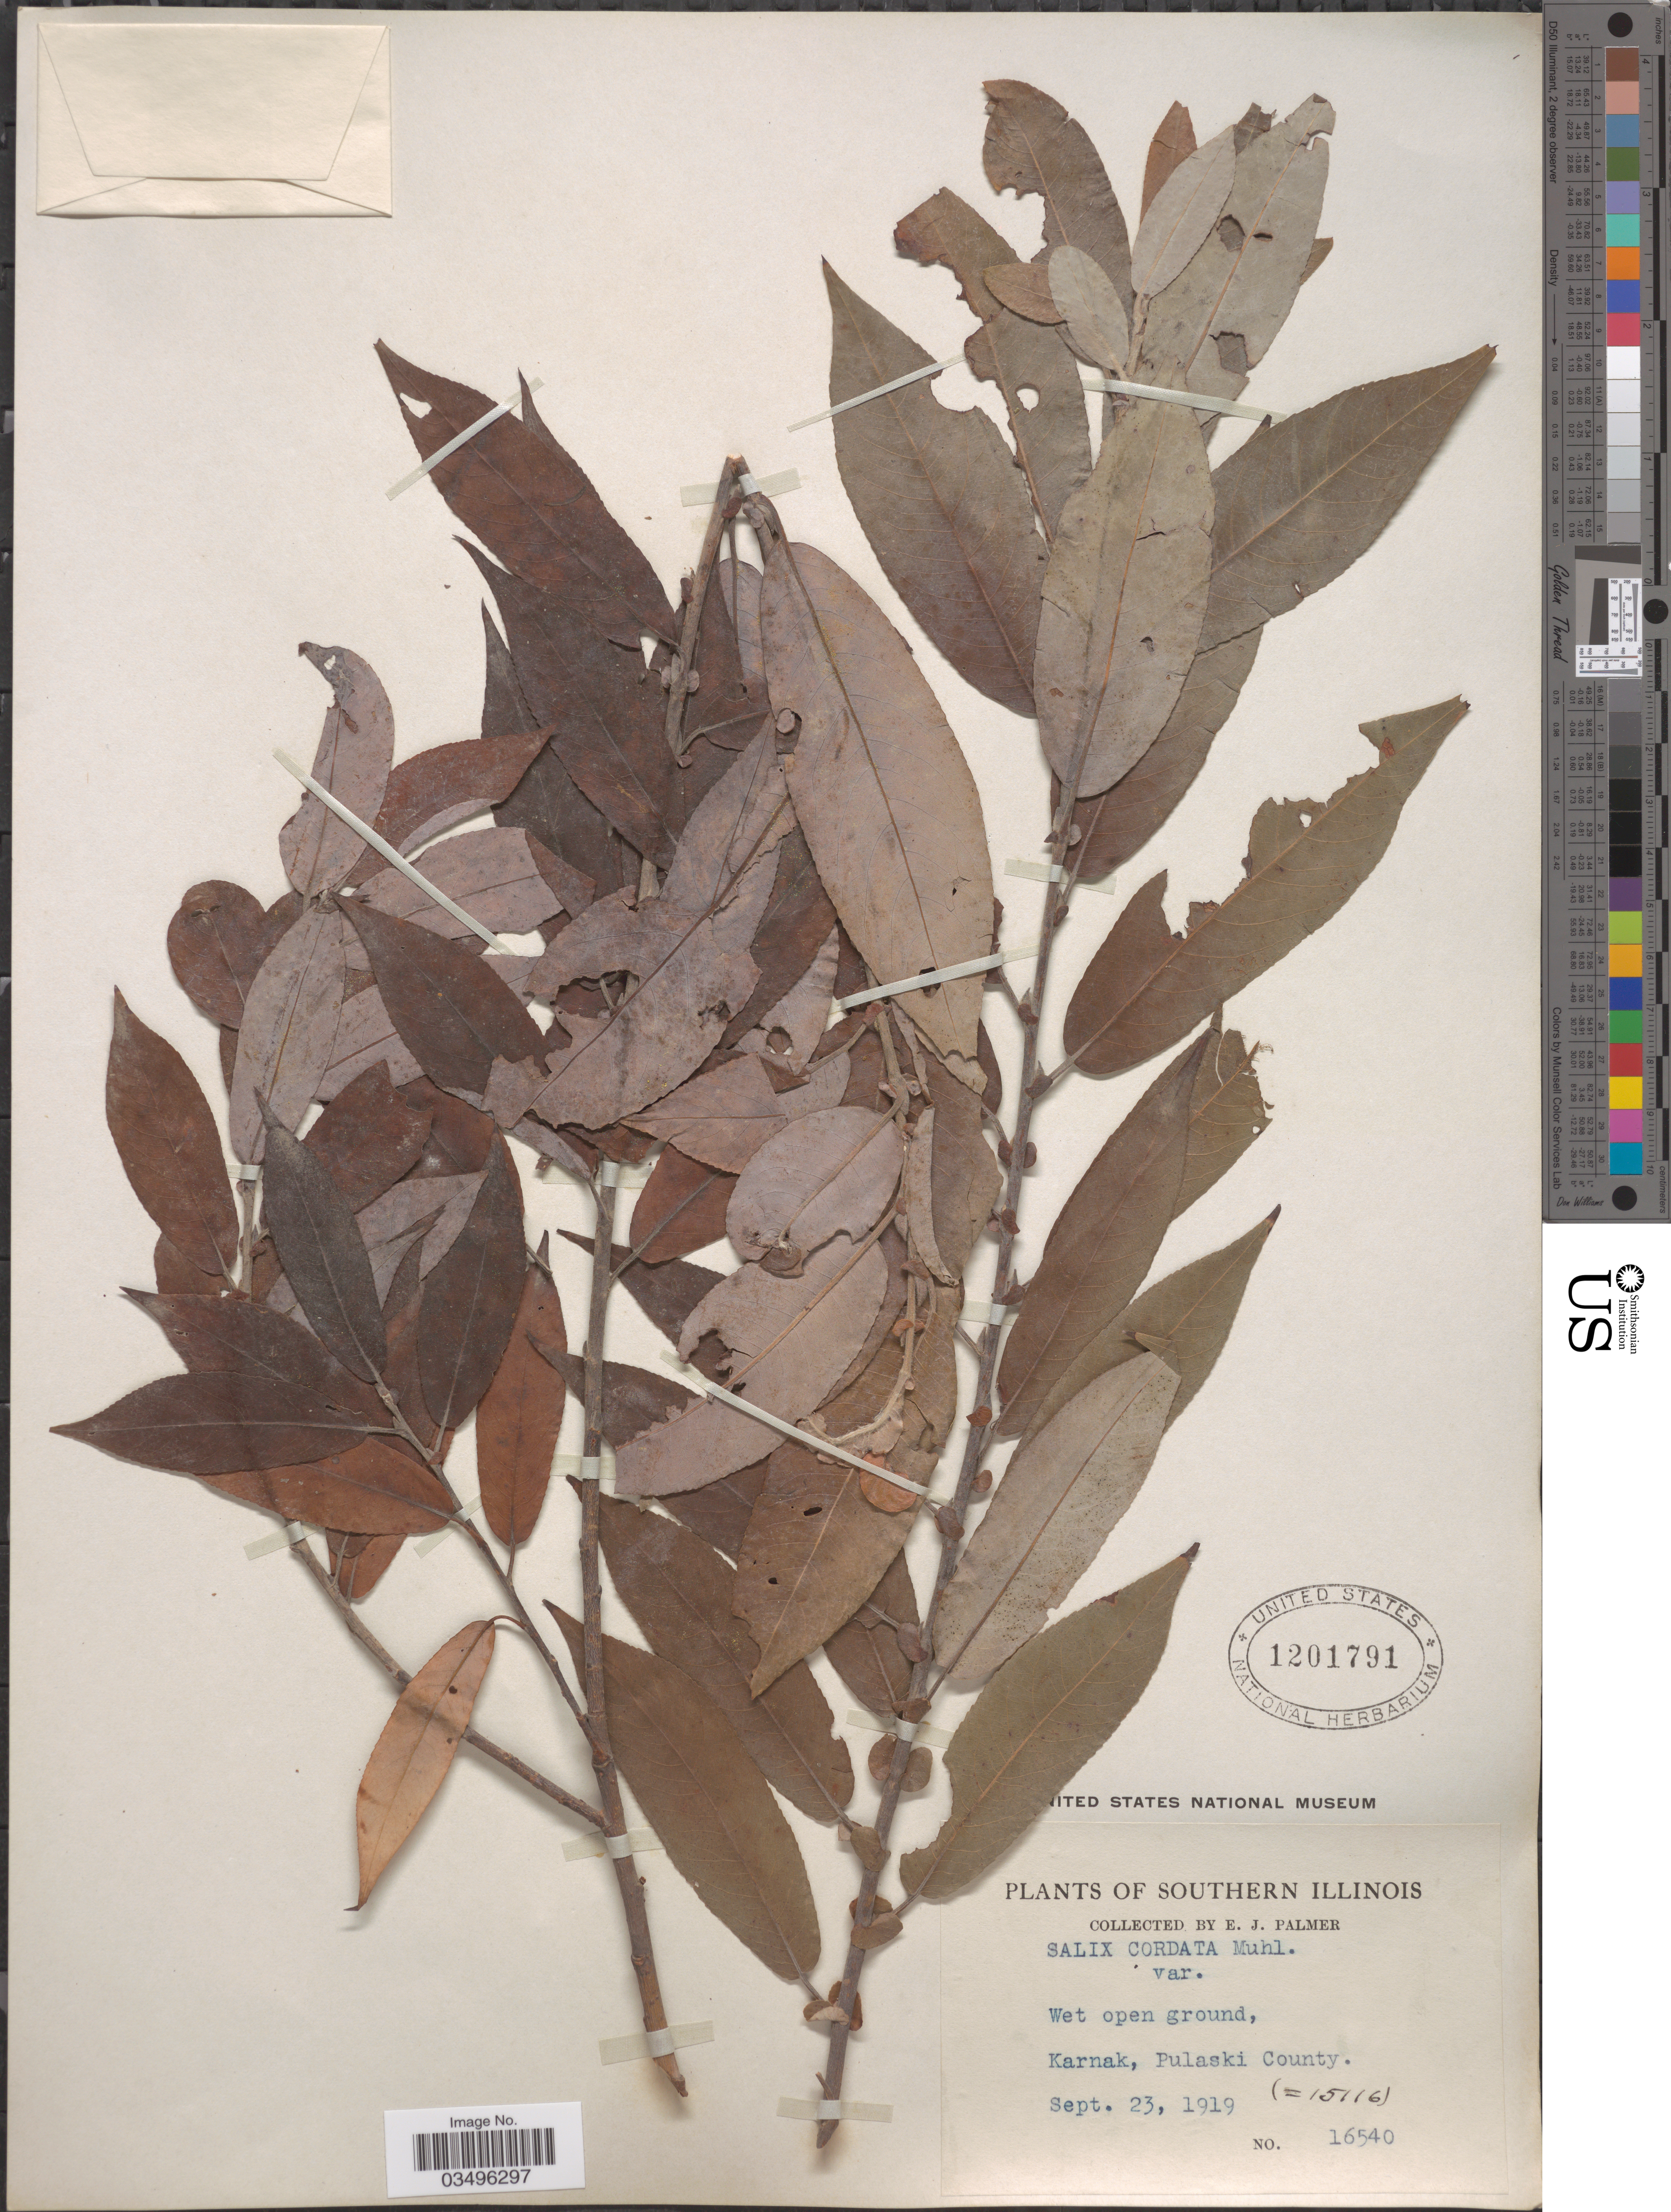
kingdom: Plantae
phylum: Tracheophyta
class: Magnoliopsida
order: Malpighiales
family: Salicaceae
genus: Salix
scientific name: Salix cordata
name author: Michx.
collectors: E. J. Palmer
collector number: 16540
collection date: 1919-09-23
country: United States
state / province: Illinois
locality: Southern Illinois. Karnak, Pulaski County.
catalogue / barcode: US 1201791